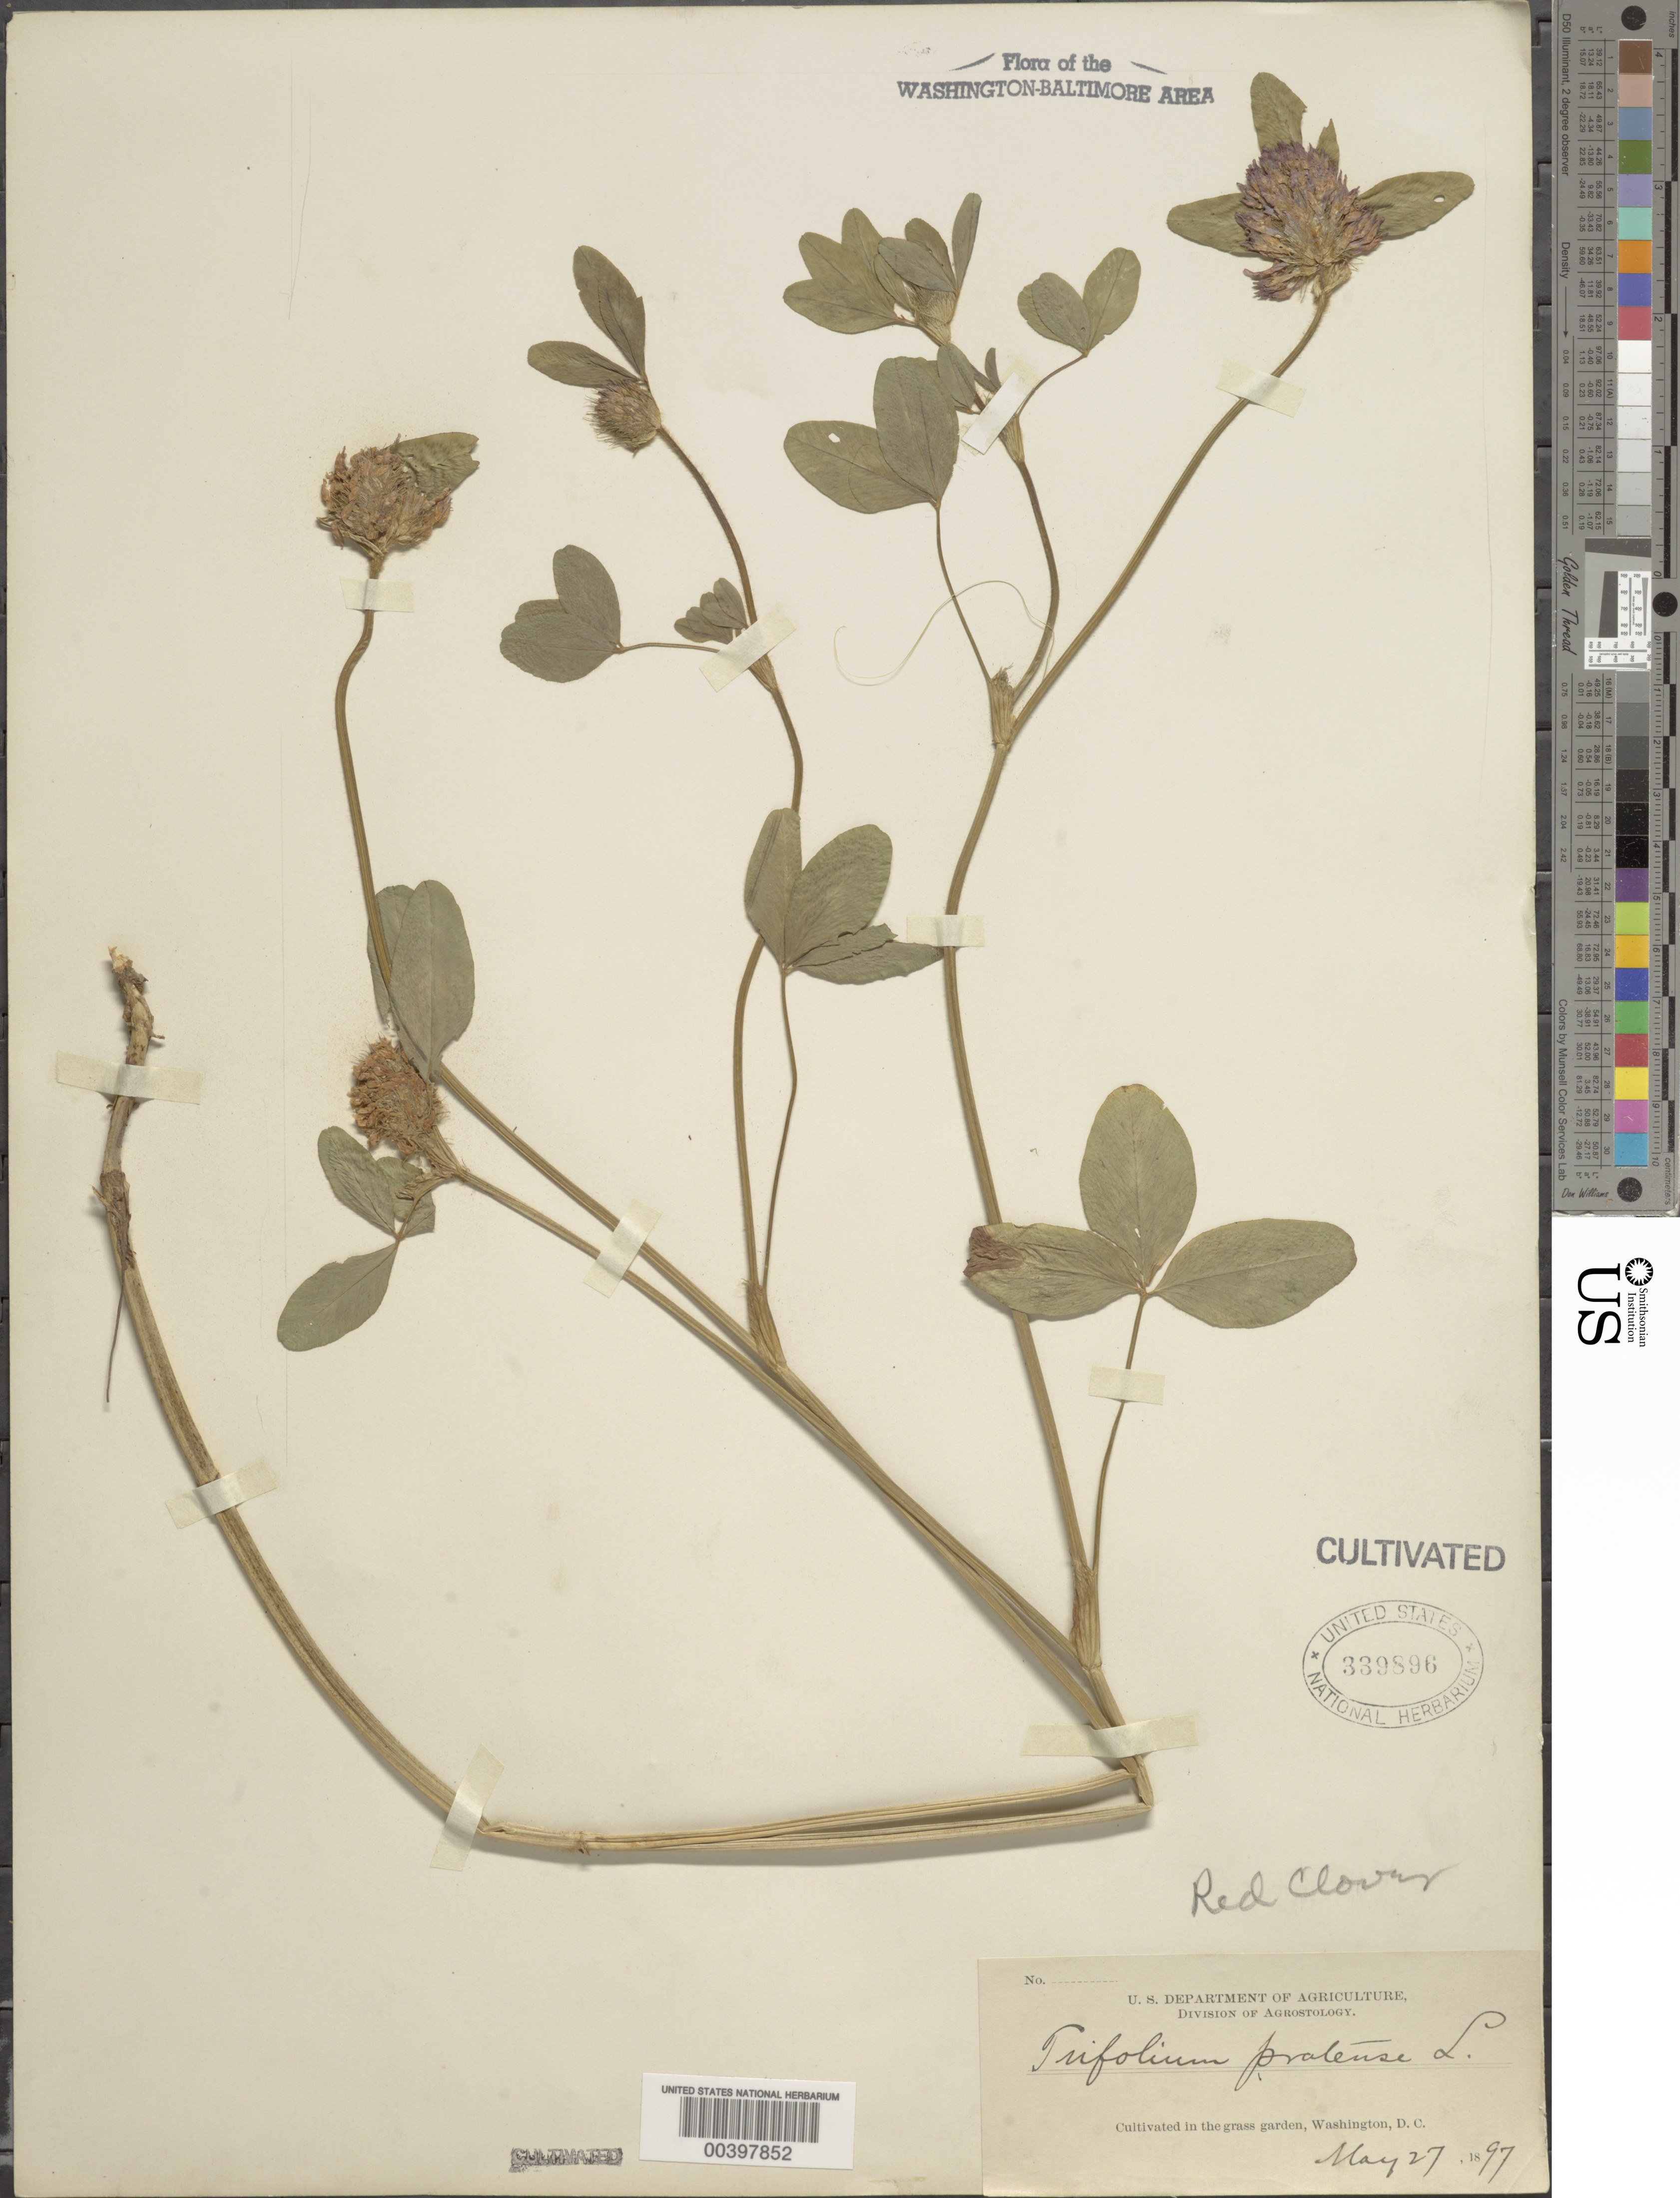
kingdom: Plantae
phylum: Tracheophyta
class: Magnoliopsida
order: Fabales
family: Fabaceae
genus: Trifolium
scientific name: Trifolium pratense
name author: L.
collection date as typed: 27 May 1897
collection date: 1897-05-27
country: United States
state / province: District of Columbia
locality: Washington DC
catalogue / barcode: US 339896